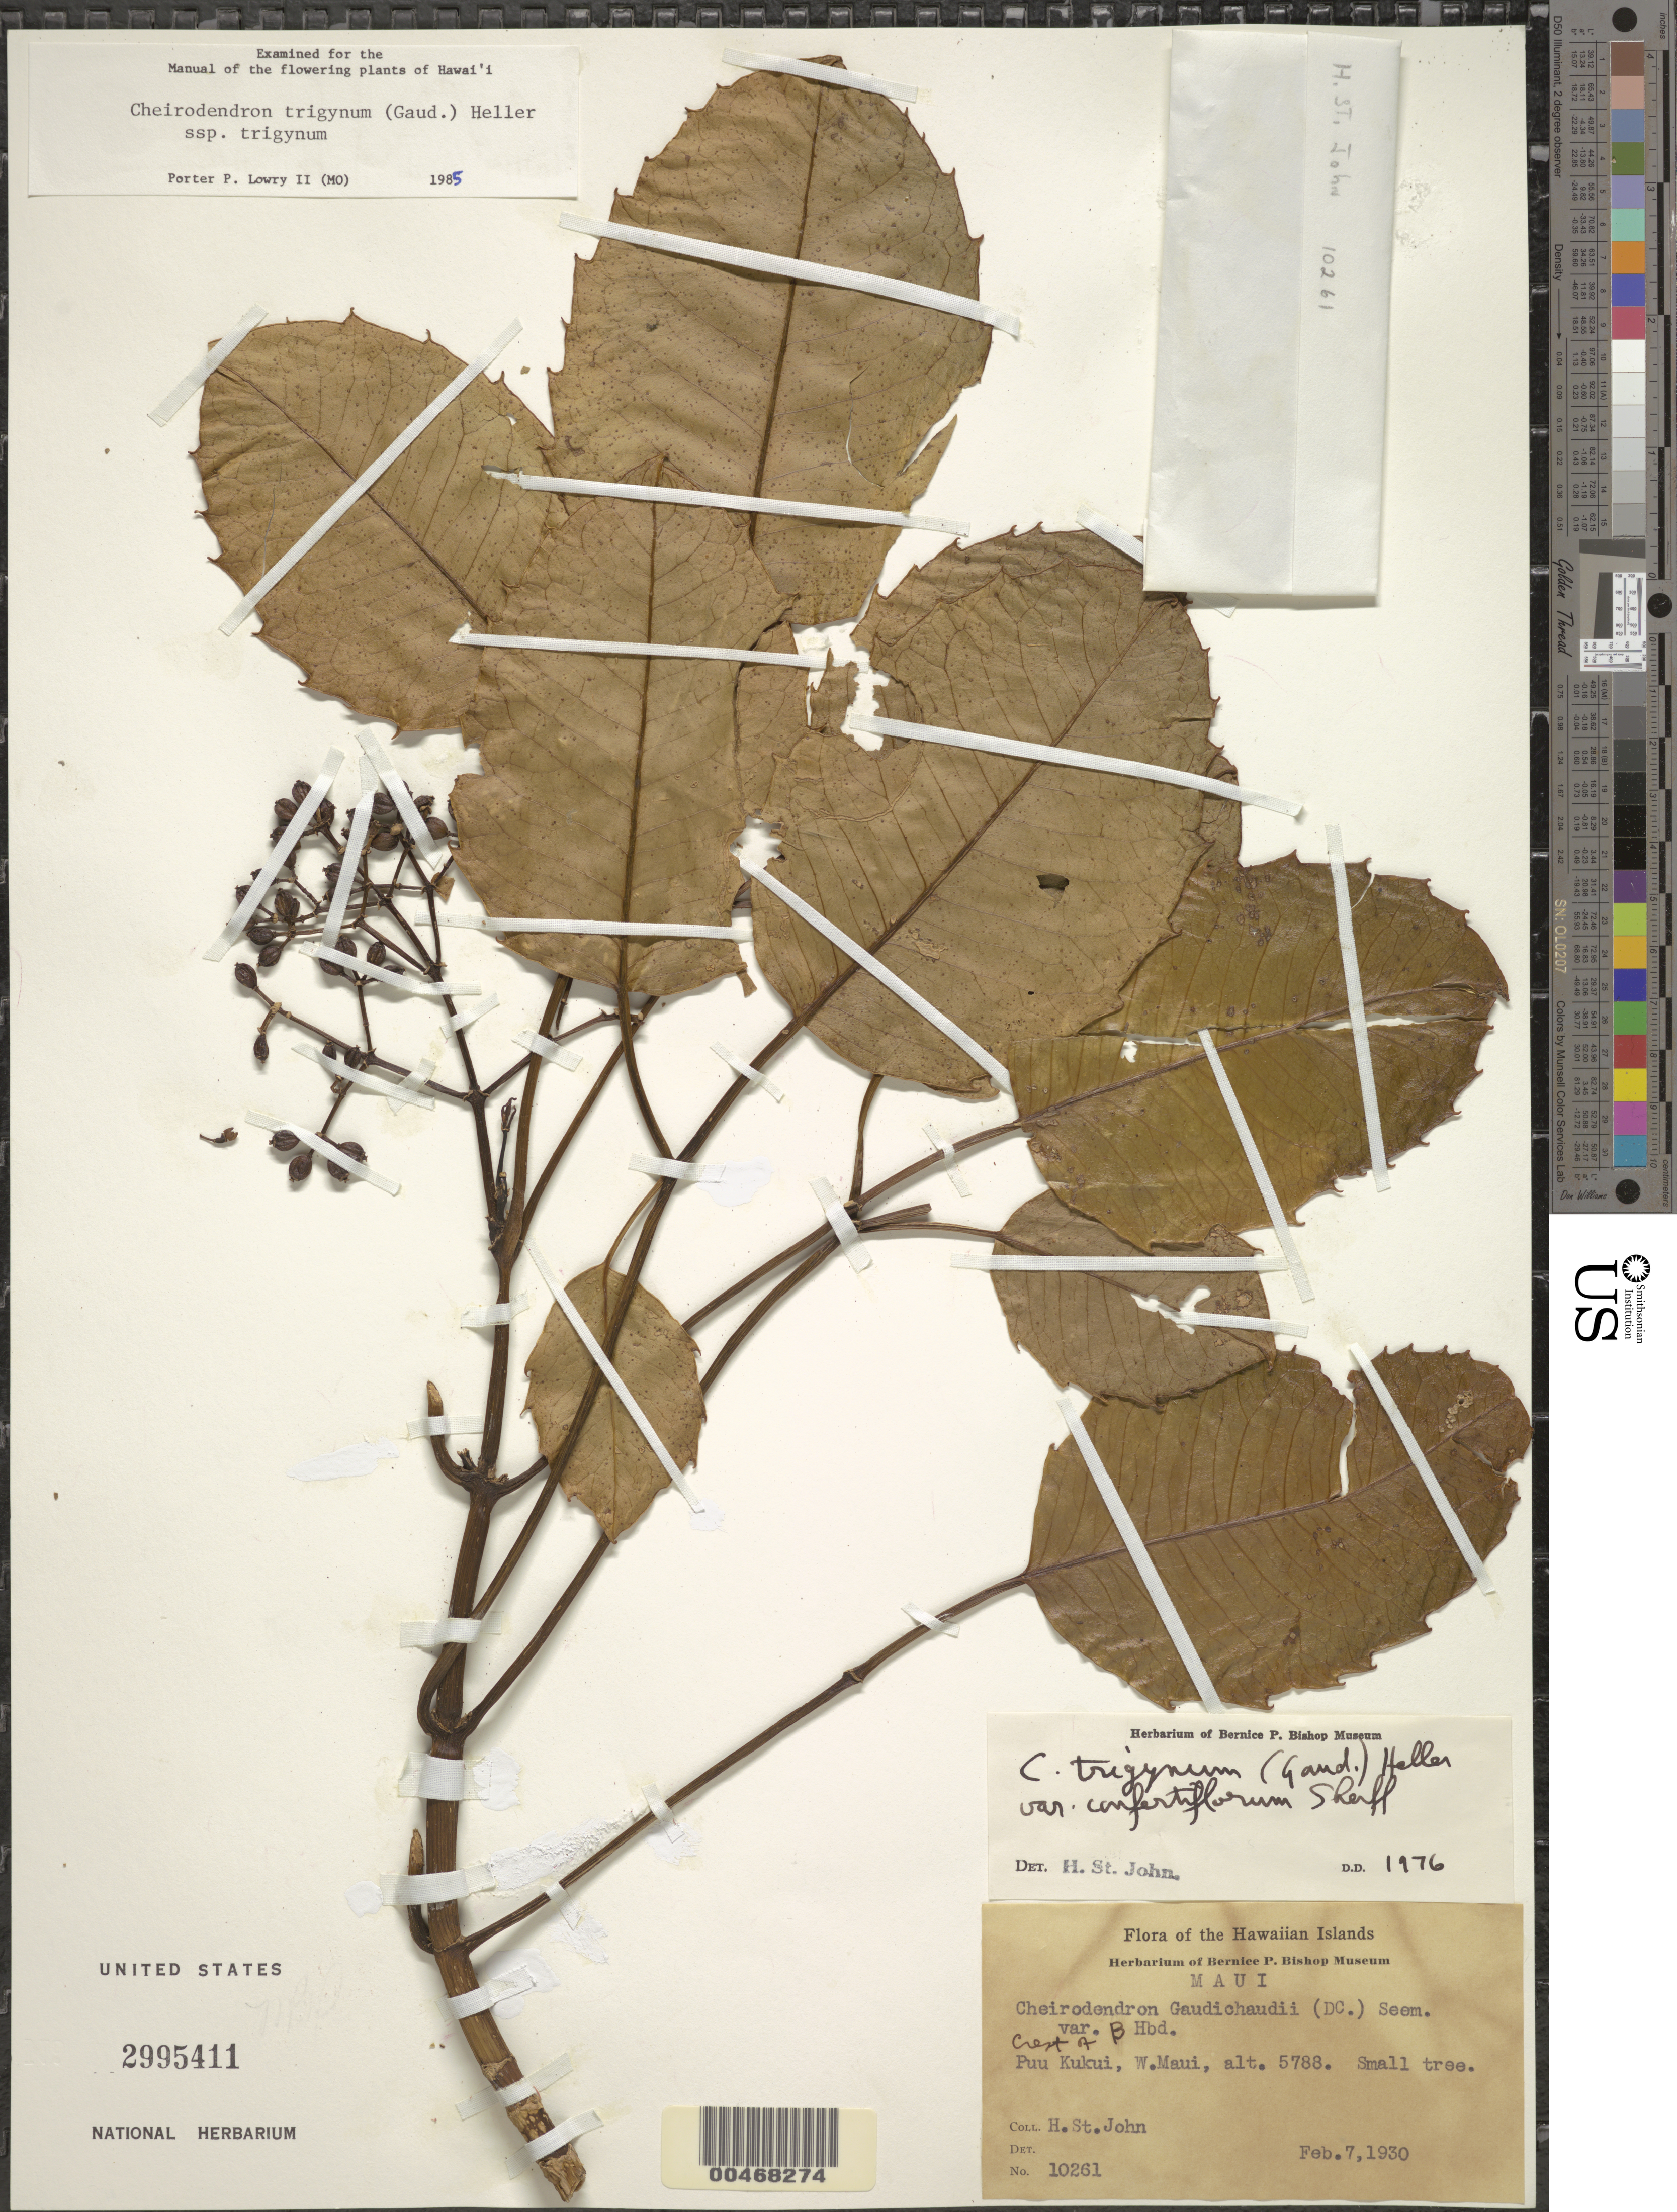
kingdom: Plantae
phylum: Tracheophyta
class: Magnoliopsida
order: Apiales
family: Araliaceae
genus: Cheirodendron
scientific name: Cheirodendron trigynum subsp. trigynum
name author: (Gaudich.) A. Heller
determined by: Lowry, P. P., (MO), Missouri Botanical Garden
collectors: H. St. John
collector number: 10261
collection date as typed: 7 Feb 1930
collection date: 1930-02-07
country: United States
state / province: Hawaii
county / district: Maui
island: Maui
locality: Puu Kukui, W Maui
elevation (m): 1764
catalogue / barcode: US 2995411